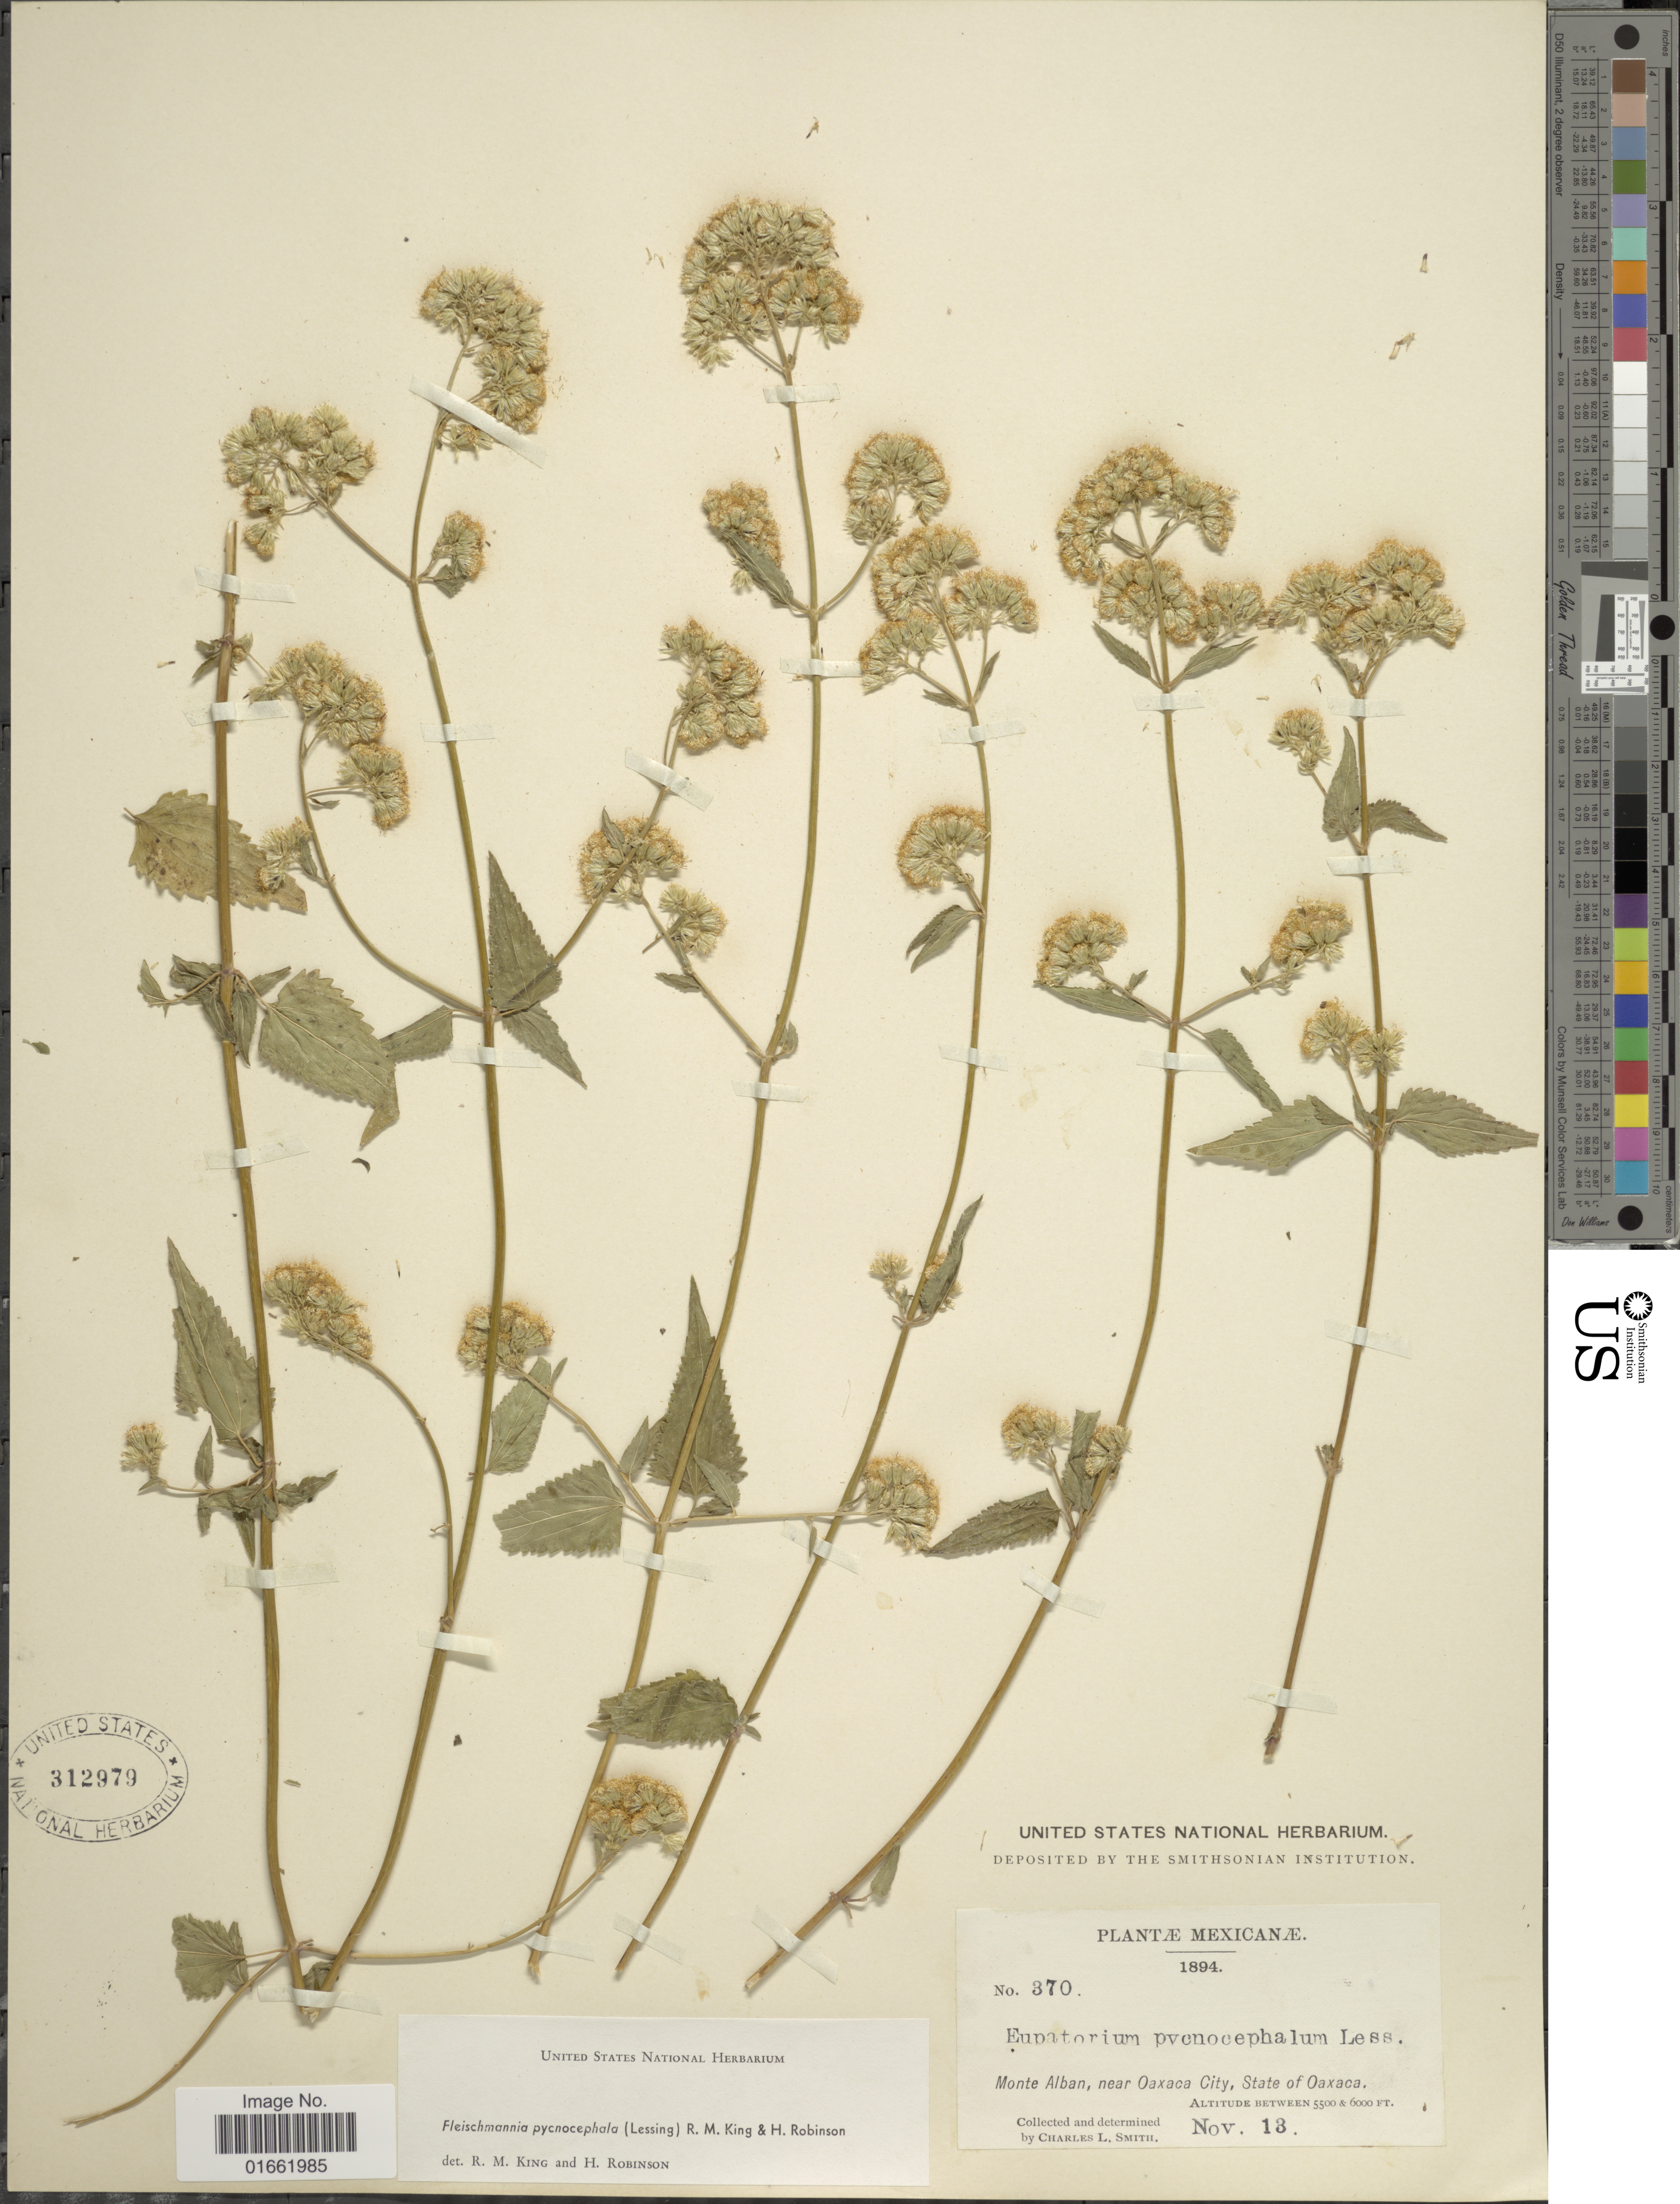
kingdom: Plantae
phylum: Tracheophyta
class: Magnoliopsida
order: Asterales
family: Asteraceae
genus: Fleischmannia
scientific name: Fleischmannia pycnocephala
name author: (Less.) R.M. King & H. Rob.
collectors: C. L. Smith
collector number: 370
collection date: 1894-11-13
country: Mexico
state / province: Oaxaca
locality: Monte Alban, near Oaxaca, State of Oaxaca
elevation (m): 1676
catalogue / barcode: US 312979